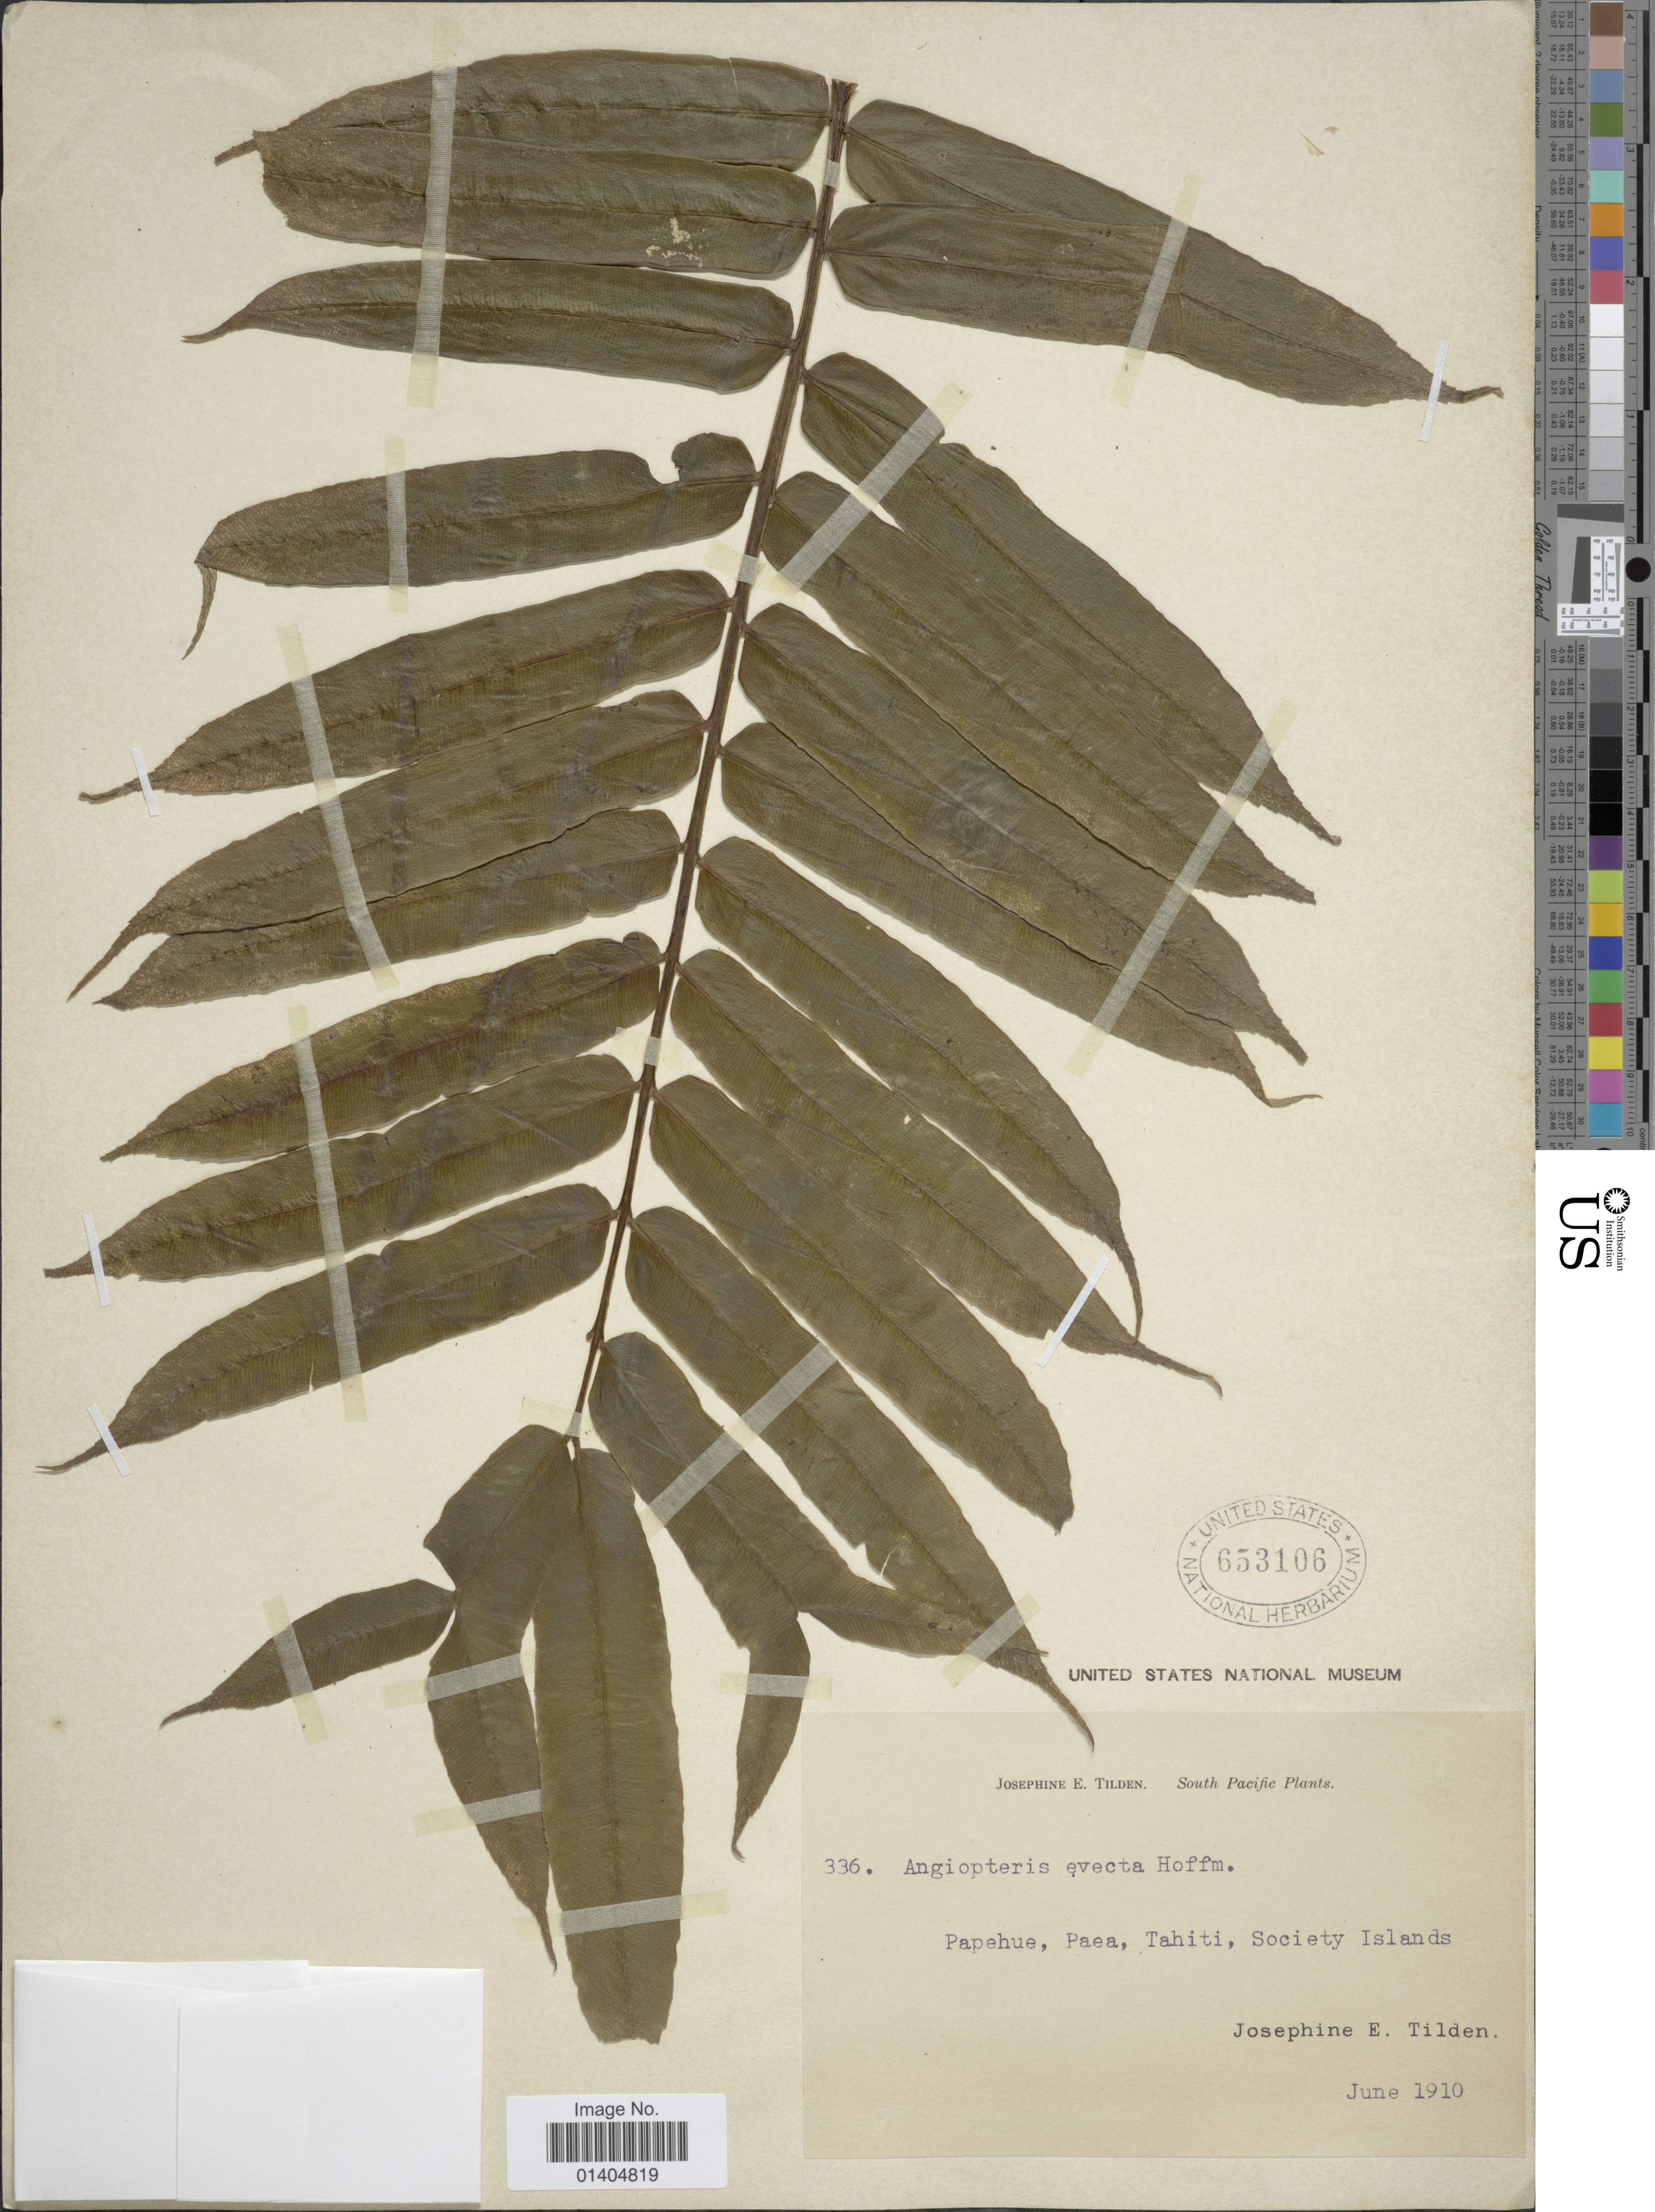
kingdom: Plantae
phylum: Tracheophyta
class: Polypodiopsida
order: Marattiales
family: Marattiaceae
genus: Angiopteris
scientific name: Angiopteris evecta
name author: (G. Forst.) Hoffm.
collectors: J. E. Tilden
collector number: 336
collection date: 1910-06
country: French Polynesia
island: Tahiti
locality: South Pacific, Papehue, Paea, Tahiti, Society Islands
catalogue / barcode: US 653106